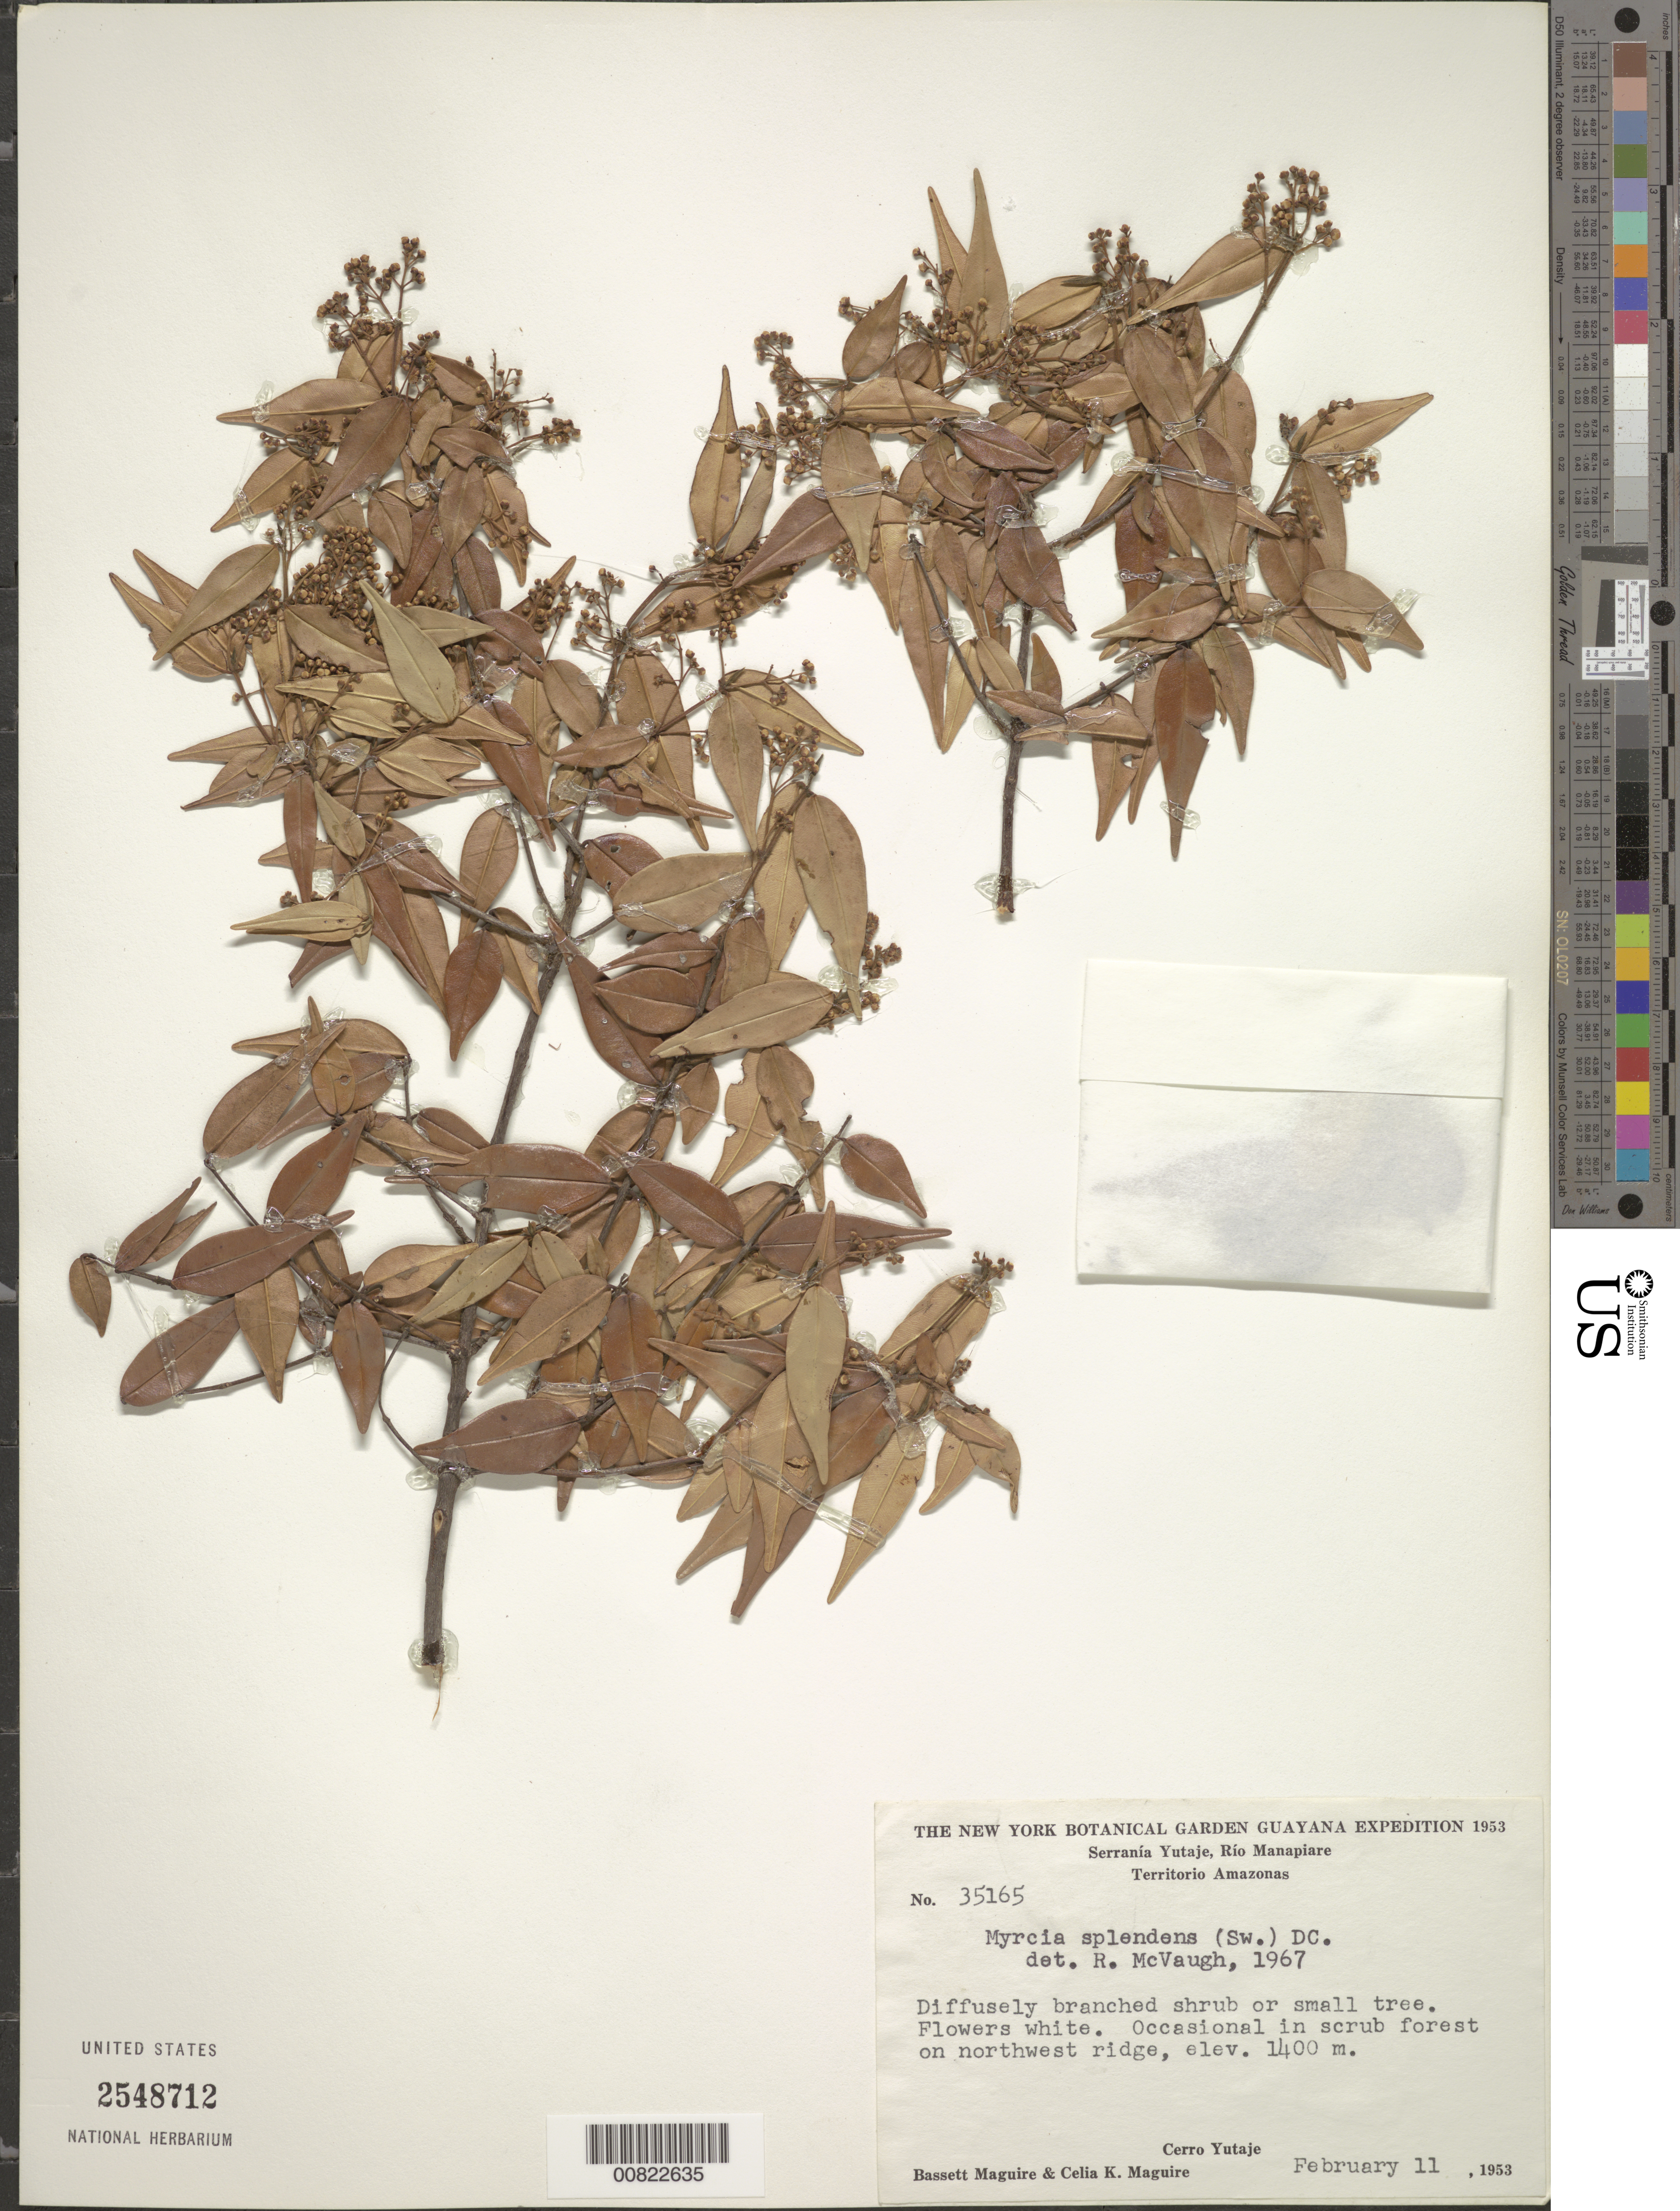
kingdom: Plantae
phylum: Tracheophyta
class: Magnoliopsida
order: Myrtales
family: Myrtaceae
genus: Myrcia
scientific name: Myrcia splendens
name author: (Sw.) DC.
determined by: McVaugh, R.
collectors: B. Maguire & C. K. Maguire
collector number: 35165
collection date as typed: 11-Feb-53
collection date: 1953-02-11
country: Venezuela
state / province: Amazonas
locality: Serranía Yutajé, Río Manapiare, Cerro Yutajé, NW ridge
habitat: Scrub forest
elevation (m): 1400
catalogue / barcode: US 2548712